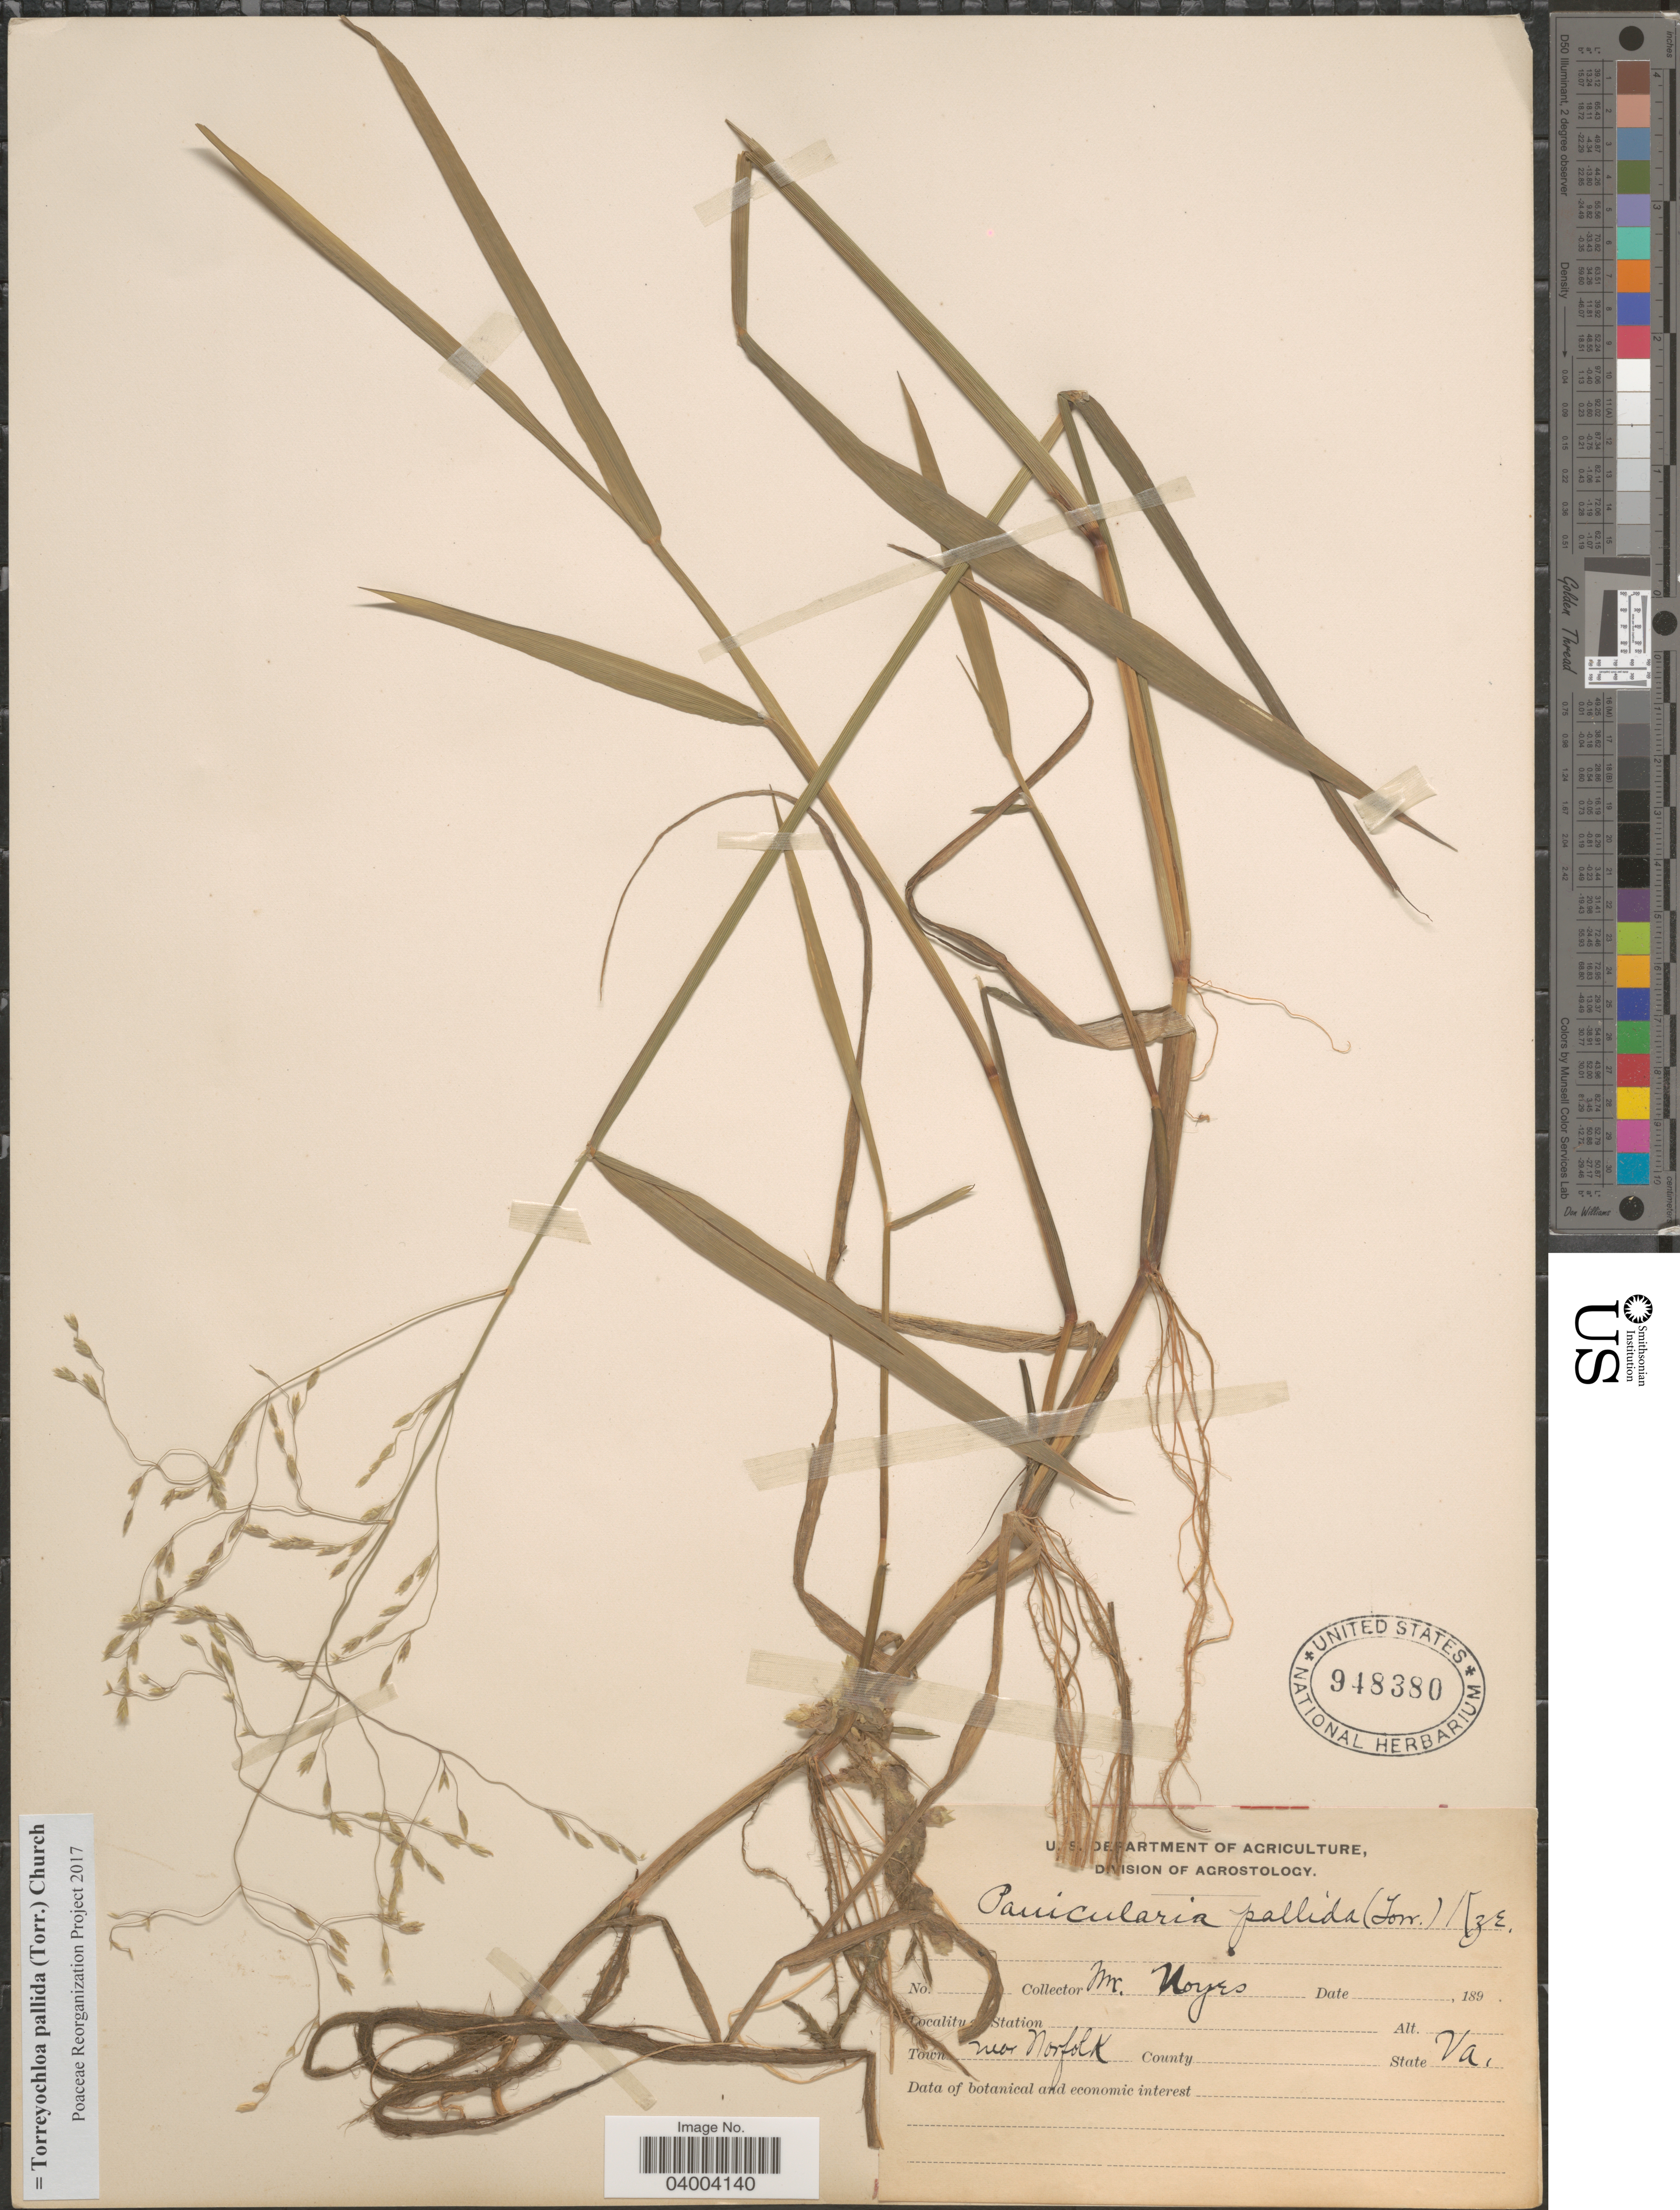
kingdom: Plantae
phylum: Tracheophyta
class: Liliopsida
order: Poales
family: Poaceae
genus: Torreyochloa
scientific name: Torreyochloa pallida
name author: (Torr.) G.L. Church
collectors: Mr. Noyes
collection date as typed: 189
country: United States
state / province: Virginia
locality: Town near Norfolk.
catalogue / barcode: US 948380